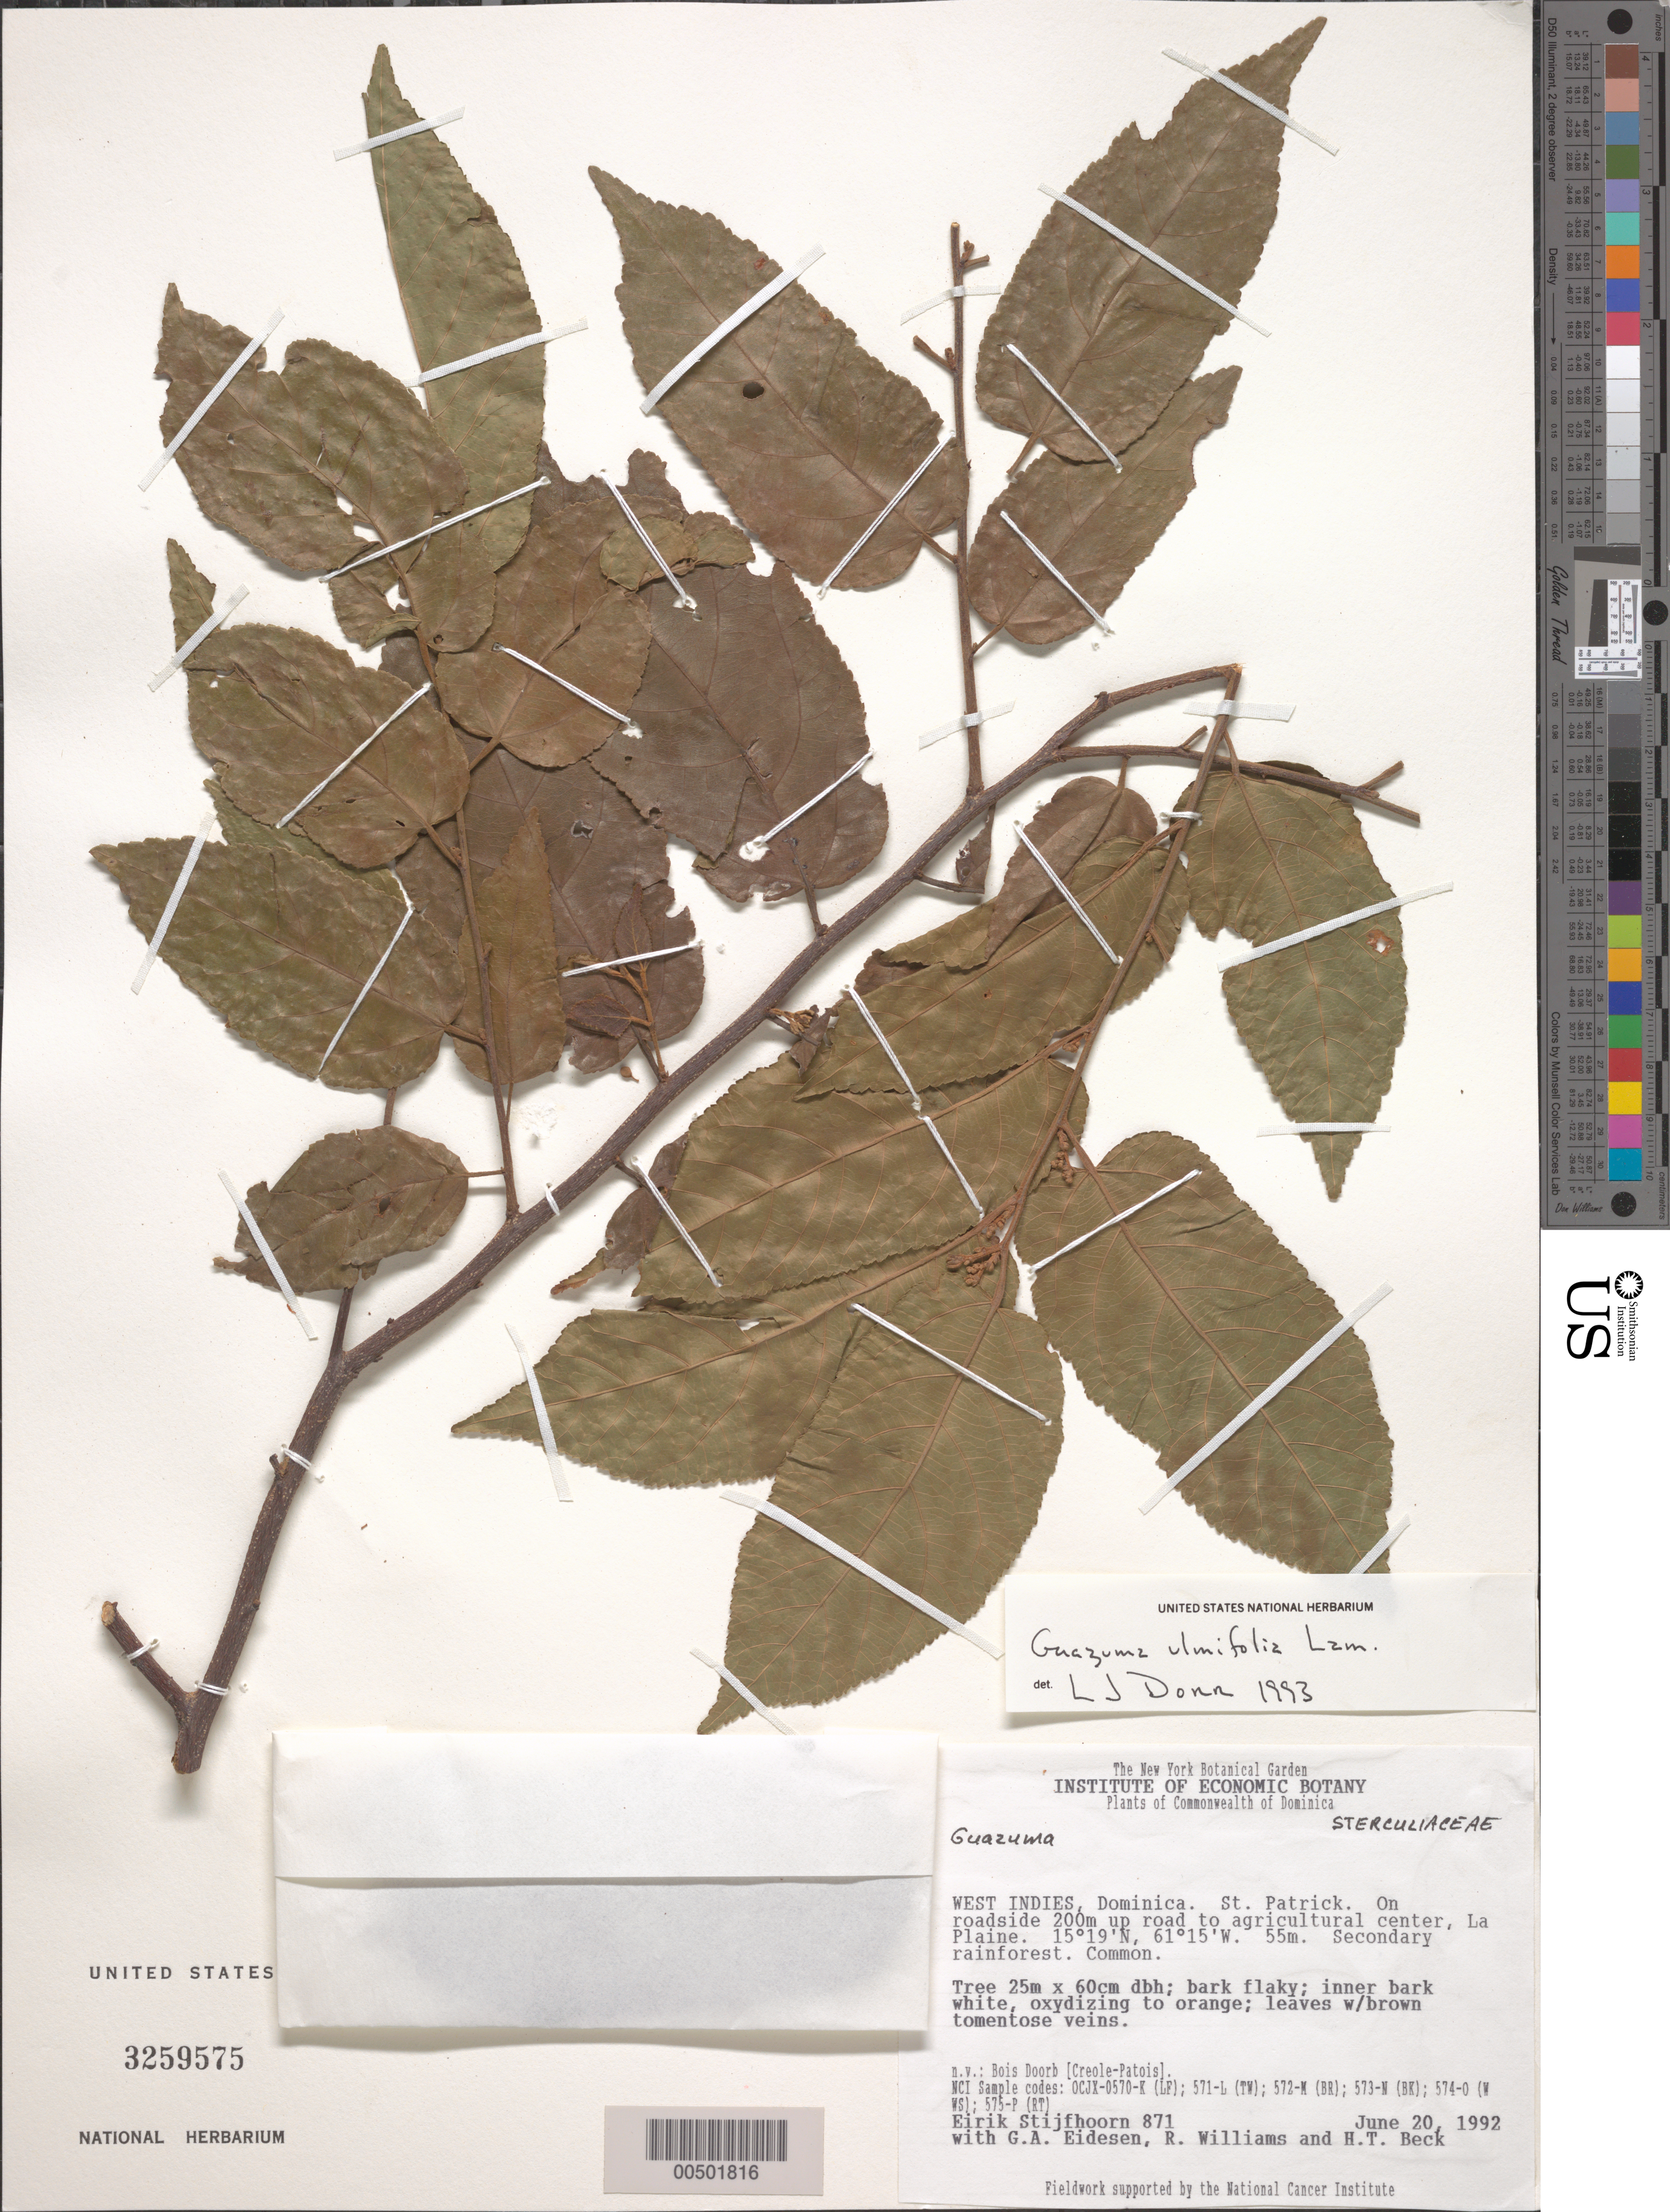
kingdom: Plantae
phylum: Tracheophyta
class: Magnoliopsida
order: Malvales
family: Malvaceae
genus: Guazuma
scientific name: Guazuma ulmifolia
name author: Lam.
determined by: Dorr, L. J., (BOT), Smithsonian Institution - National Museum of Natural History (UNITED STATES)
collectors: E. Stijfhoorn, G. Eidesen, R. Williams & H. T. Beck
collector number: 871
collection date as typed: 20 Jun 1992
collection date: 1992-06-20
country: Dominica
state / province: St. Patrick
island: Dominica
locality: La Plaine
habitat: Secondary rainforest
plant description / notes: Common name: Bois Doorb; Common name language: Creole-Patois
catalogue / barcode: US 3259575